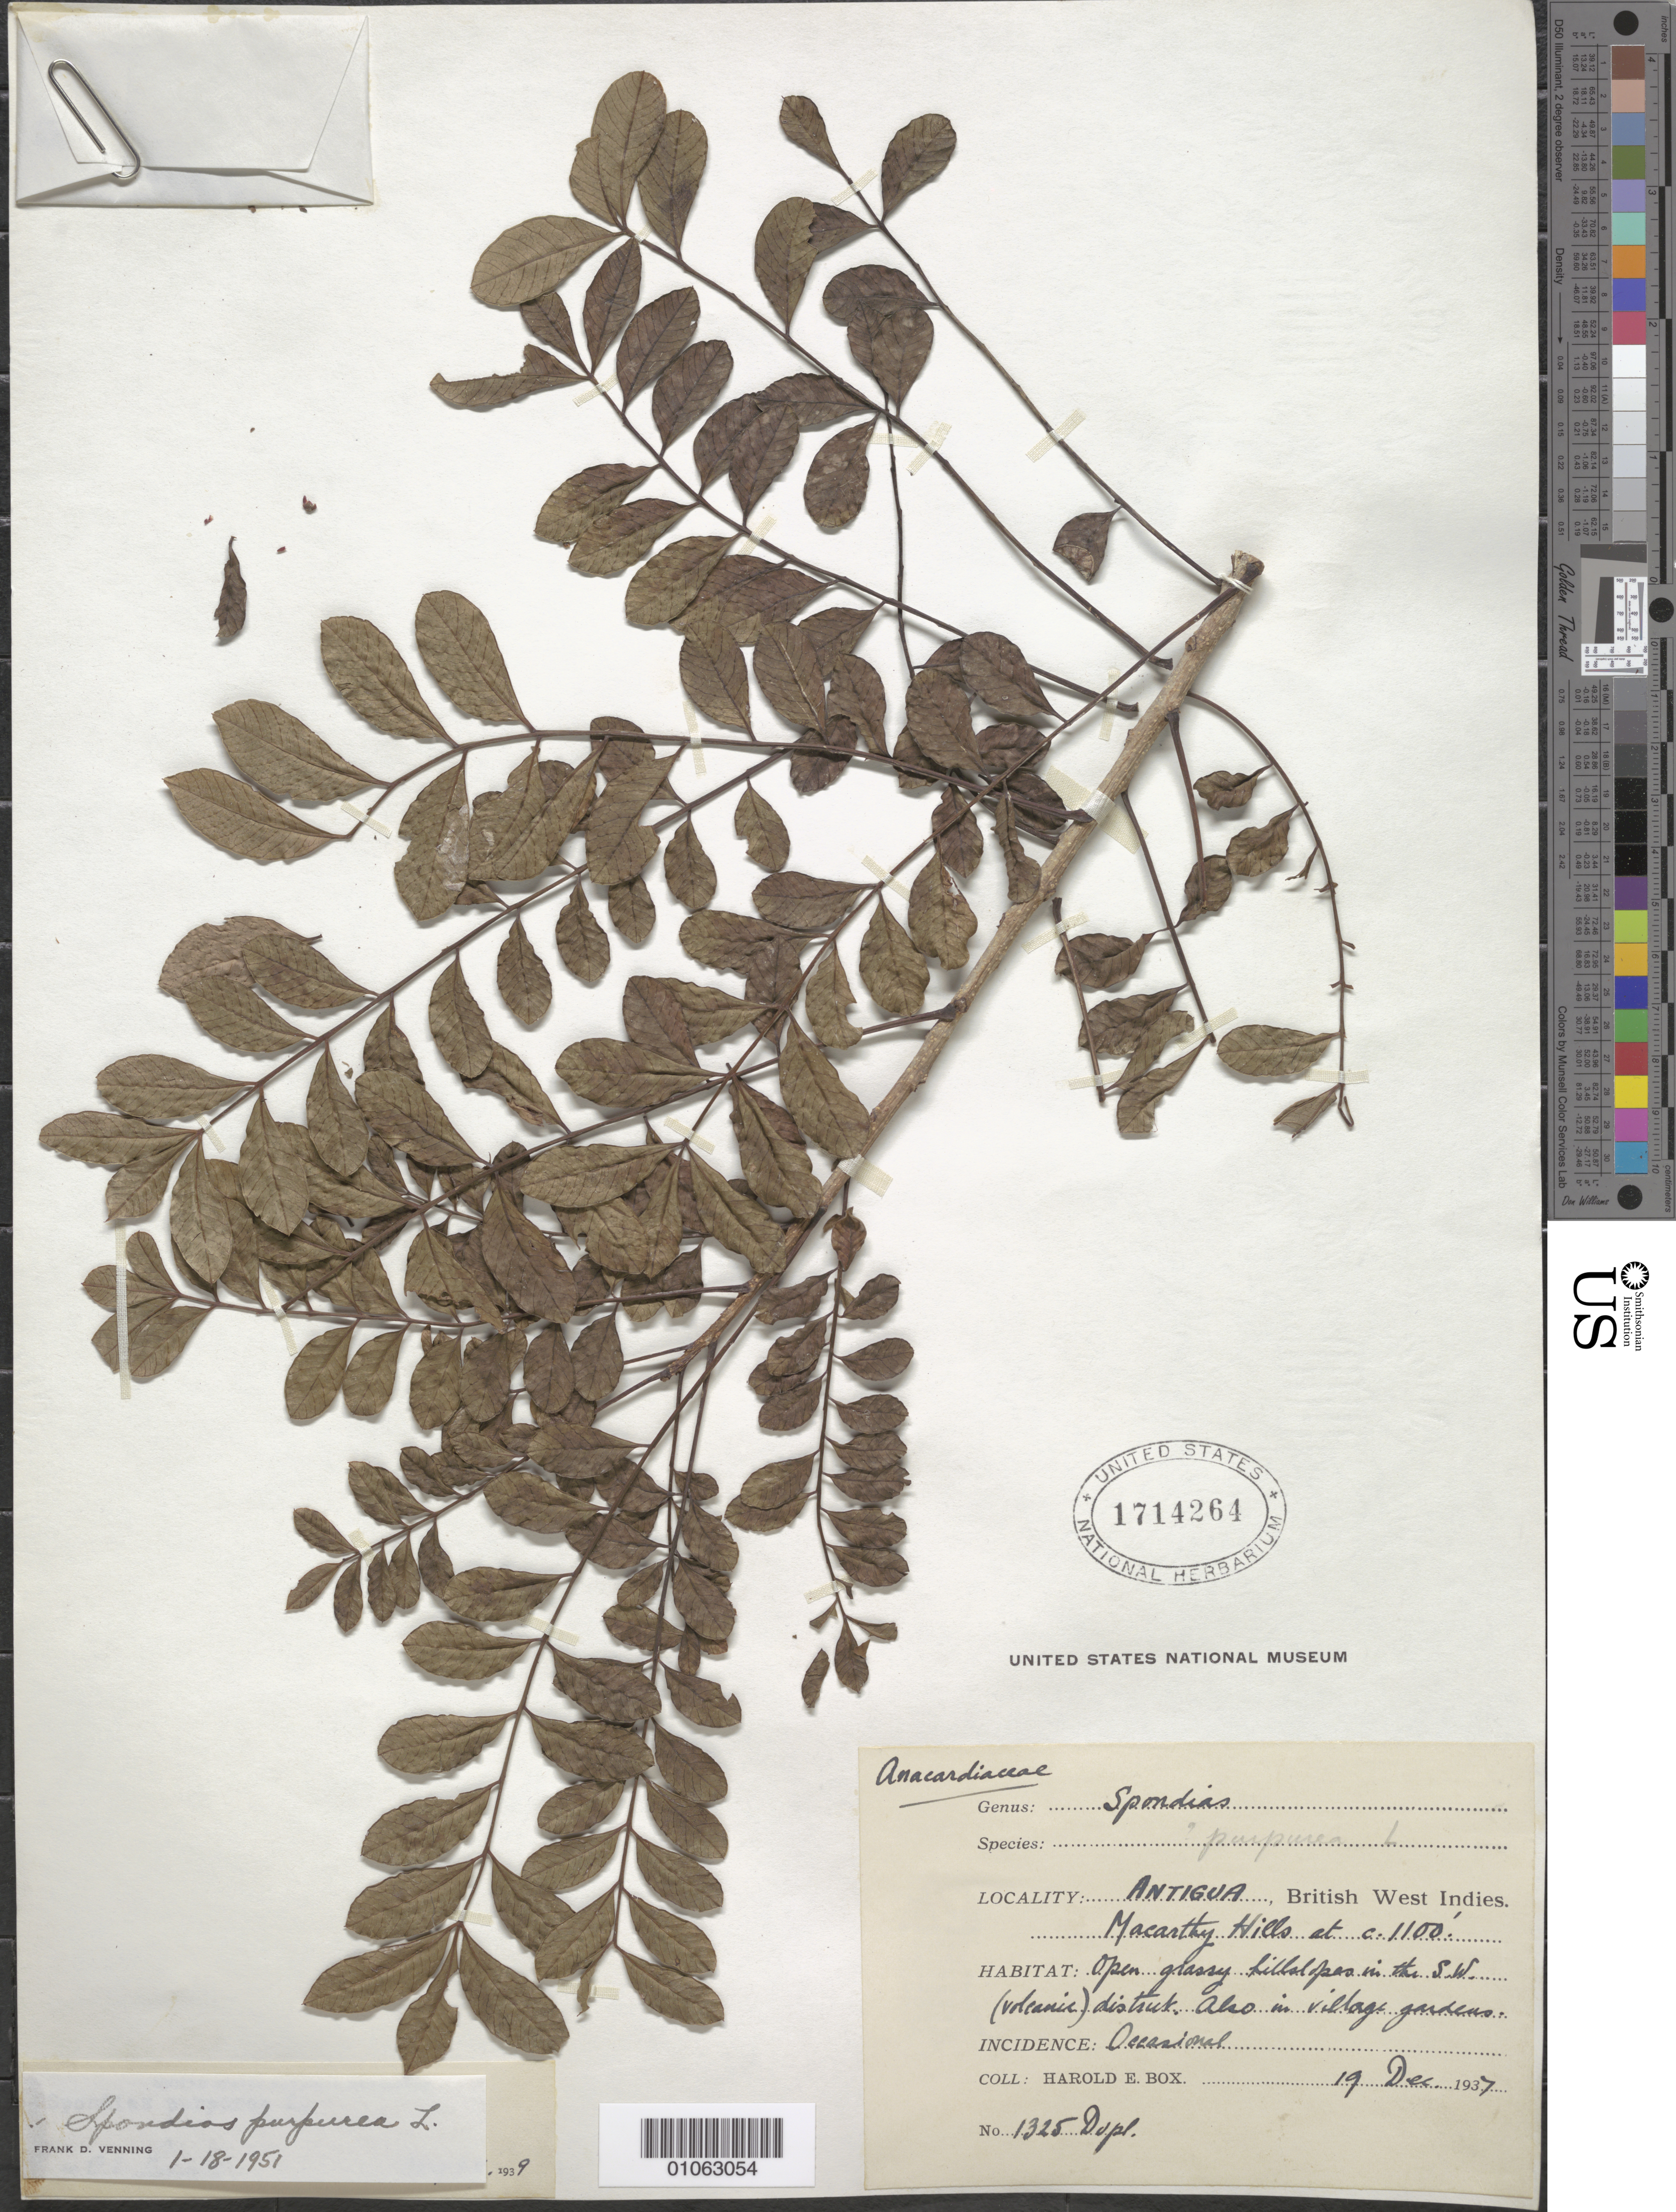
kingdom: Plantae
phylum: Tracheophyta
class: Magnoliopsida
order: Sapindales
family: Anacardiaceae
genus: Spondias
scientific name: Spondias purpurea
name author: L.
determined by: Mitchell, J. D.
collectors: H. E. Box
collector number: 1325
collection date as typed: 19 Dec 1937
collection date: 1937-12-19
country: Antigua and Barbuda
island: Antigua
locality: Macanthy hills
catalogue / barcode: US 1714264